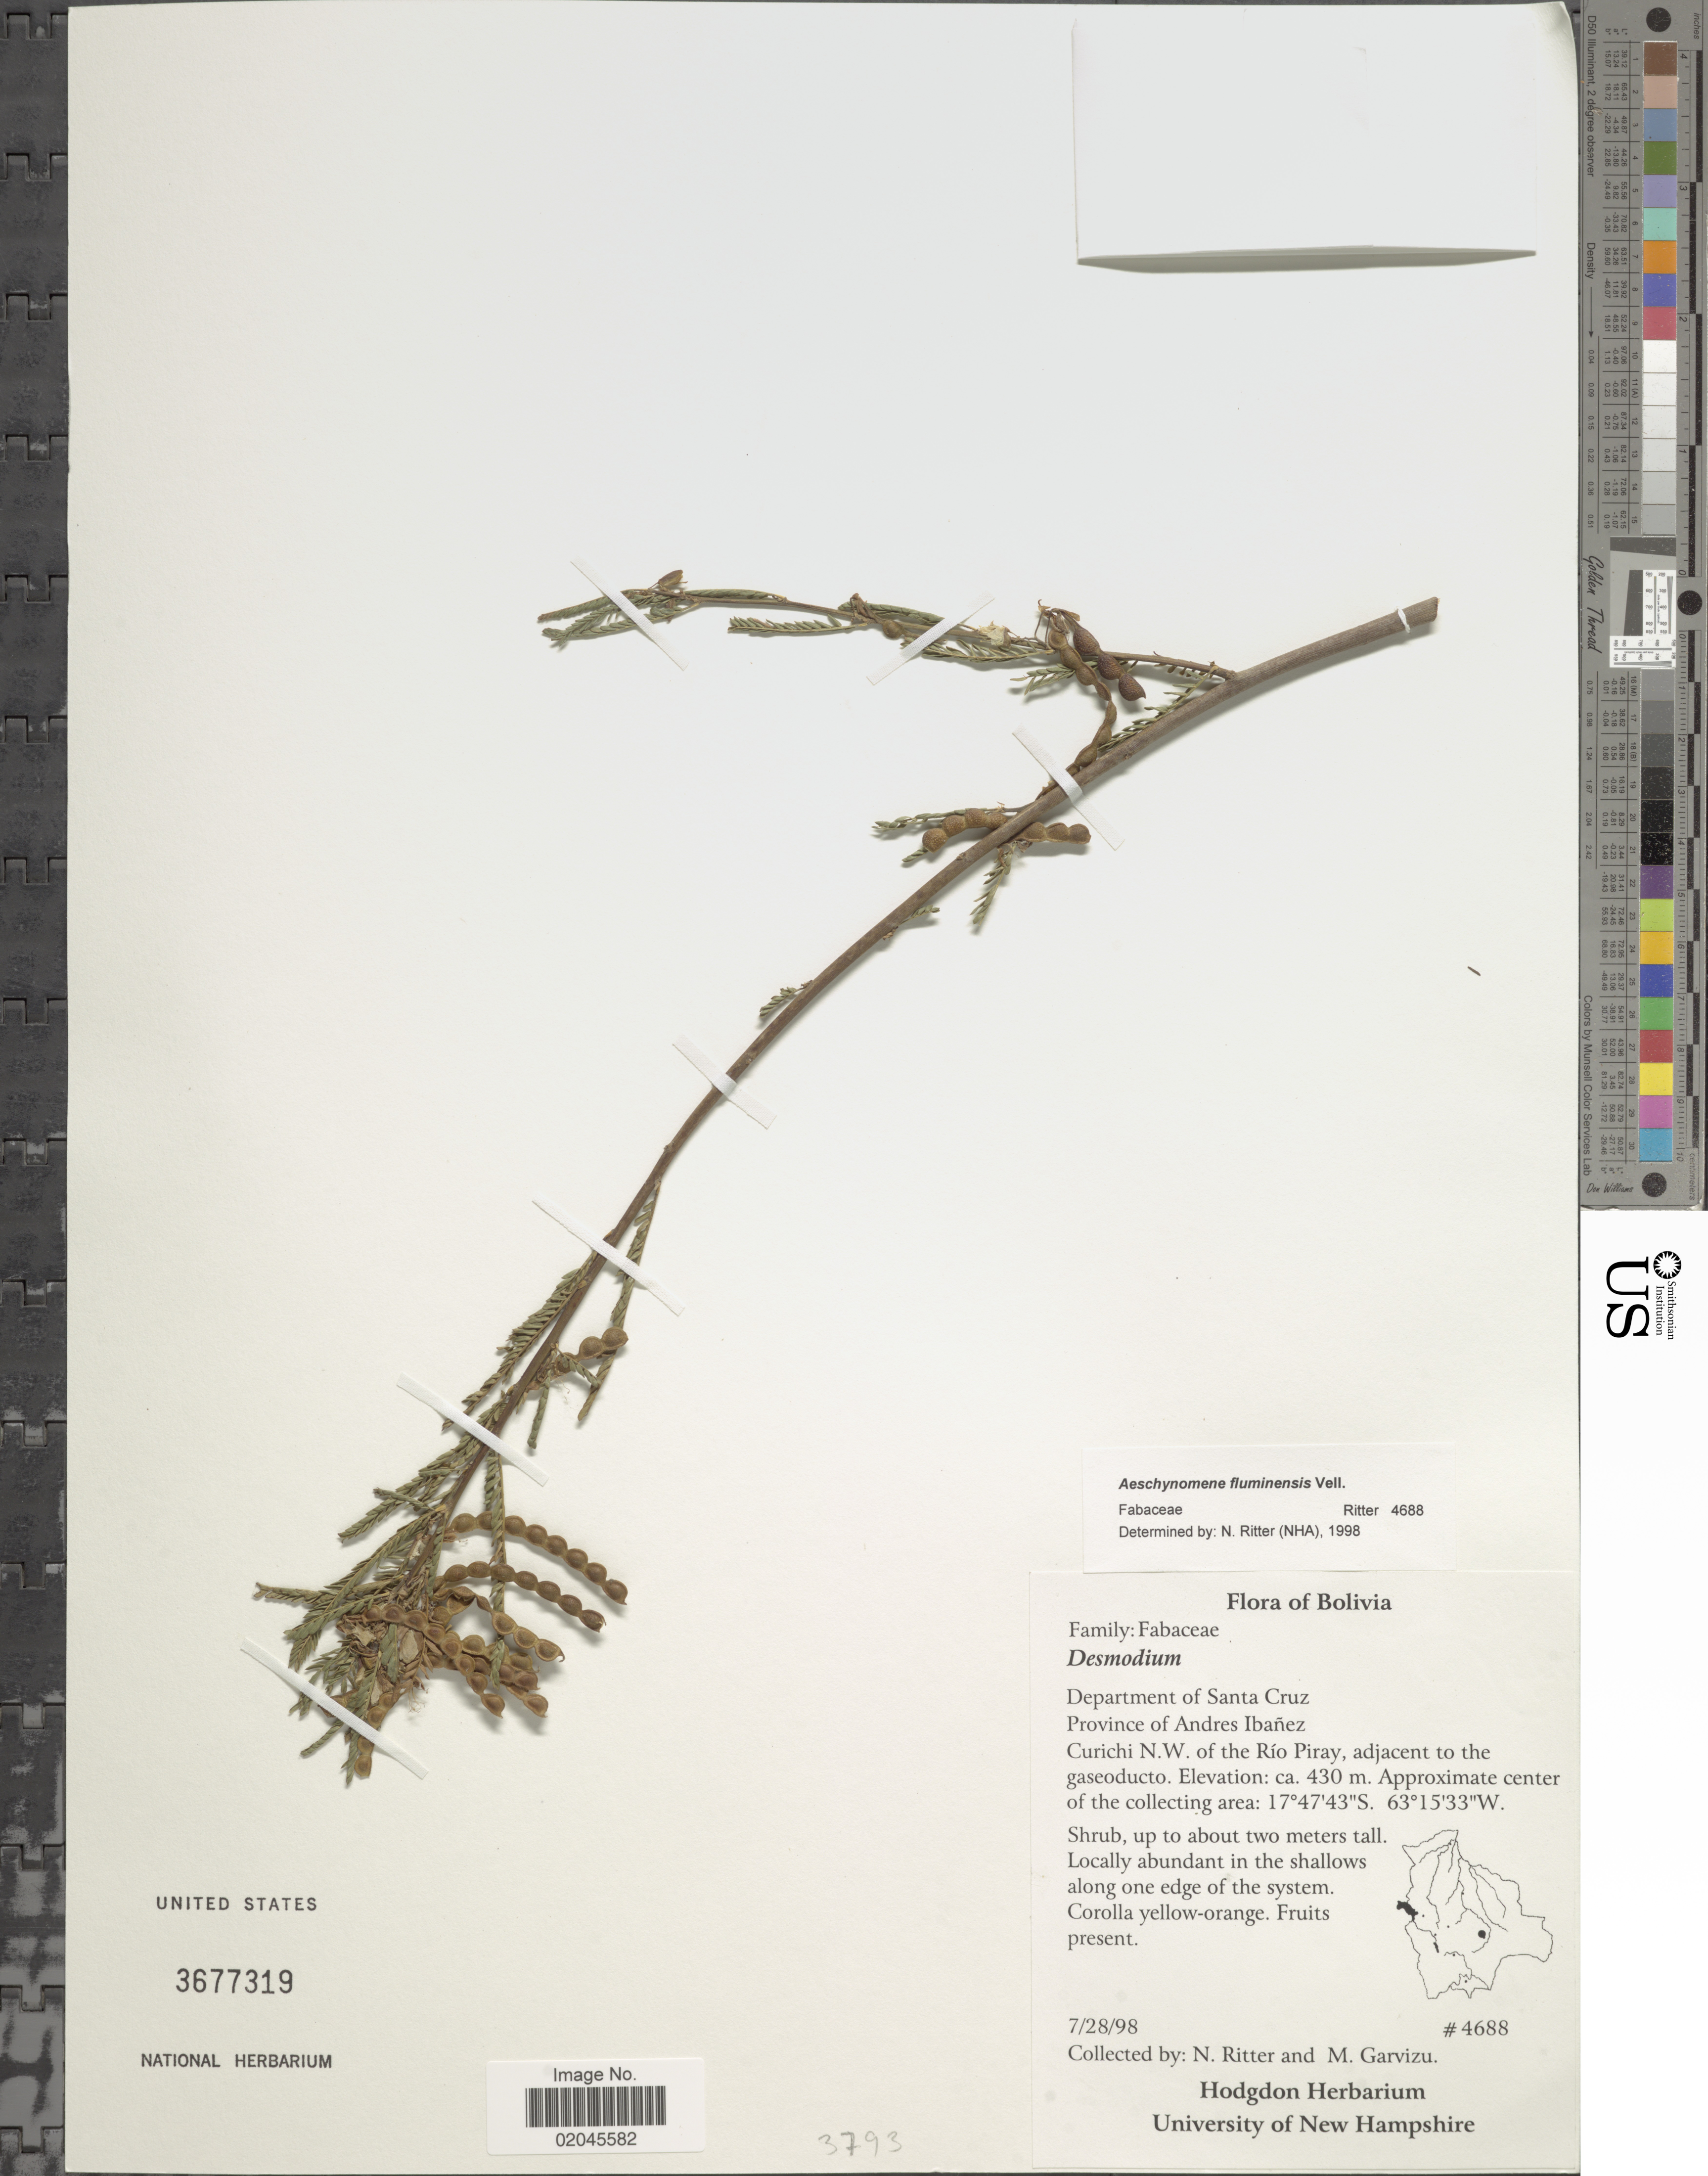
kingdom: Plantae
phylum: Tracheophyta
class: Magnoliopsida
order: Fabales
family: Fabaceae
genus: Aeschynomene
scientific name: Aeschynomene fluminensis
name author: Vell.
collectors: N. Ritter & M. Garvizu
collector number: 688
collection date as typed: Transcribed d/m/y: 28/7/98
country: Bolivia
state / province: Santa Cruz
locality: Province of Andres Ibanez, Curichi N.W. of the Rio Piray, adjacent to the gaseoducto.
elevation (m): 430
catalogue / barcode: US 3677319